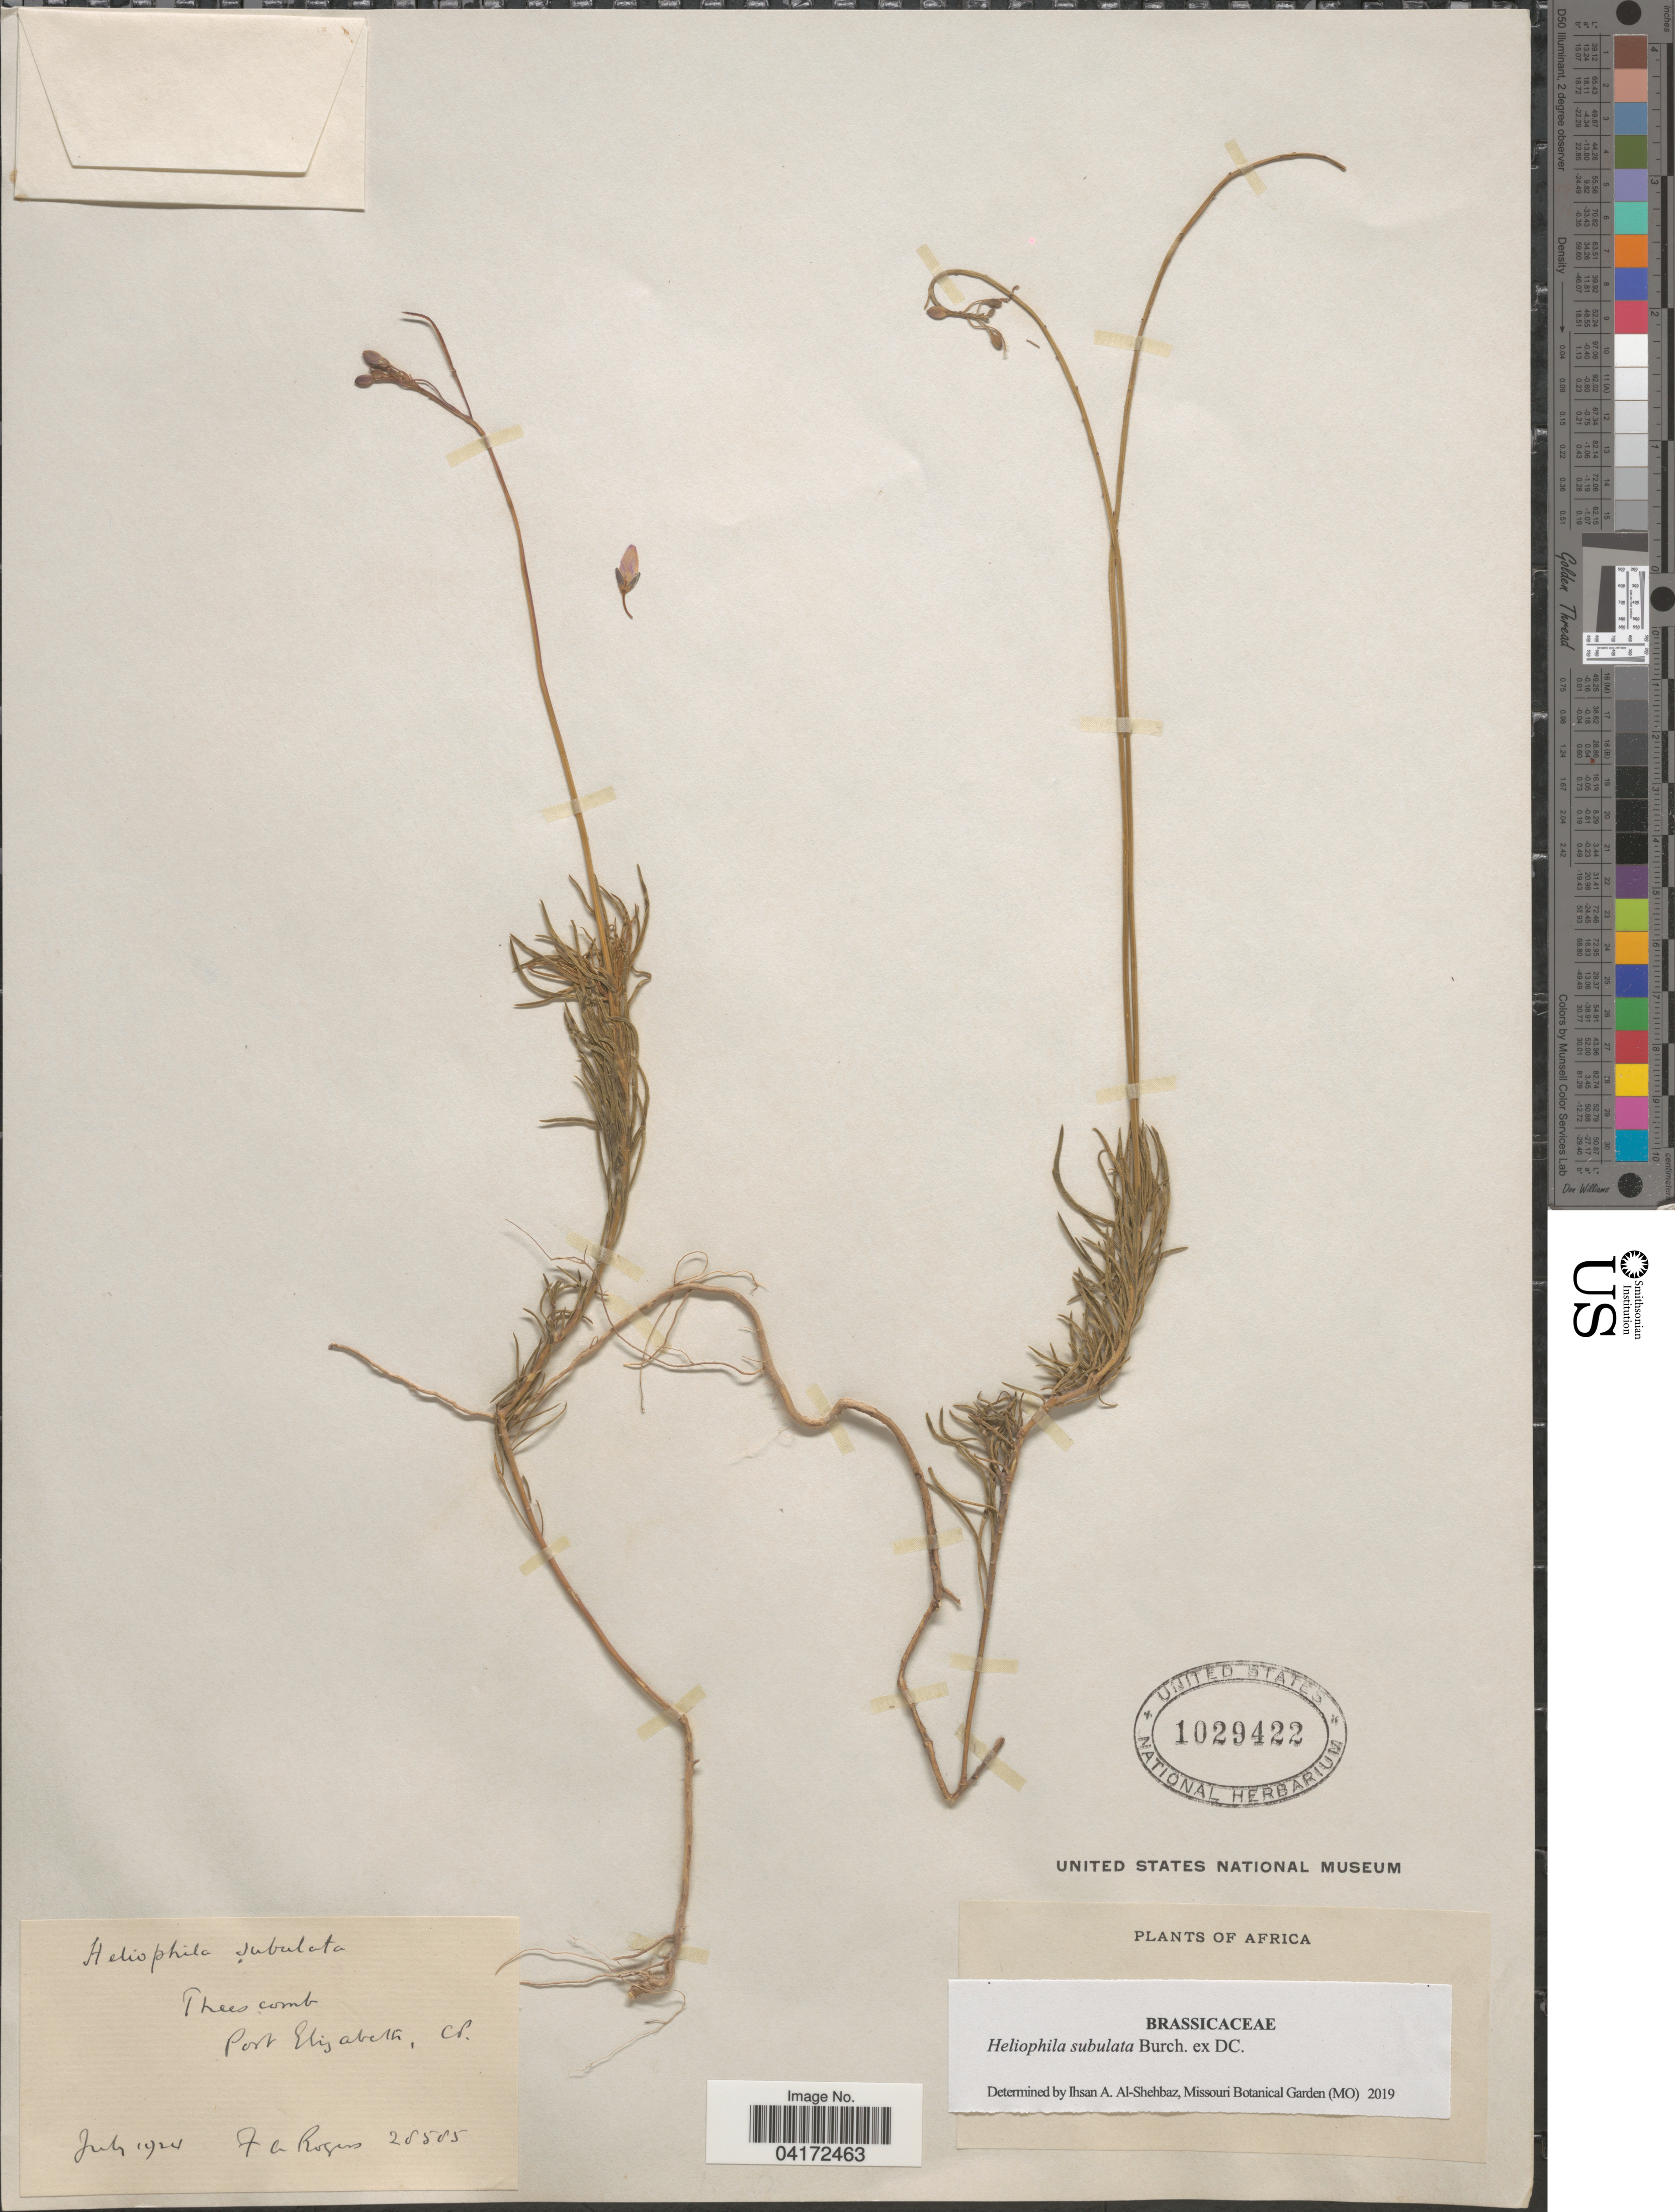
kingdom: Plantae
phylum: Tracheophyta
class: Magnoliopsida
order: Brassicales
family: Brassicaceae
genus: Heliophila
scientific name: Heliophila subulata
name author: Burch. ex DC.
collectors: F. A. Rogers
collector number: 28585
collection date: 1920-07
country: South Africa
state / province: Eastern Cape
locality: Port Elizabeth.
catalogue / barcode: US 1029422